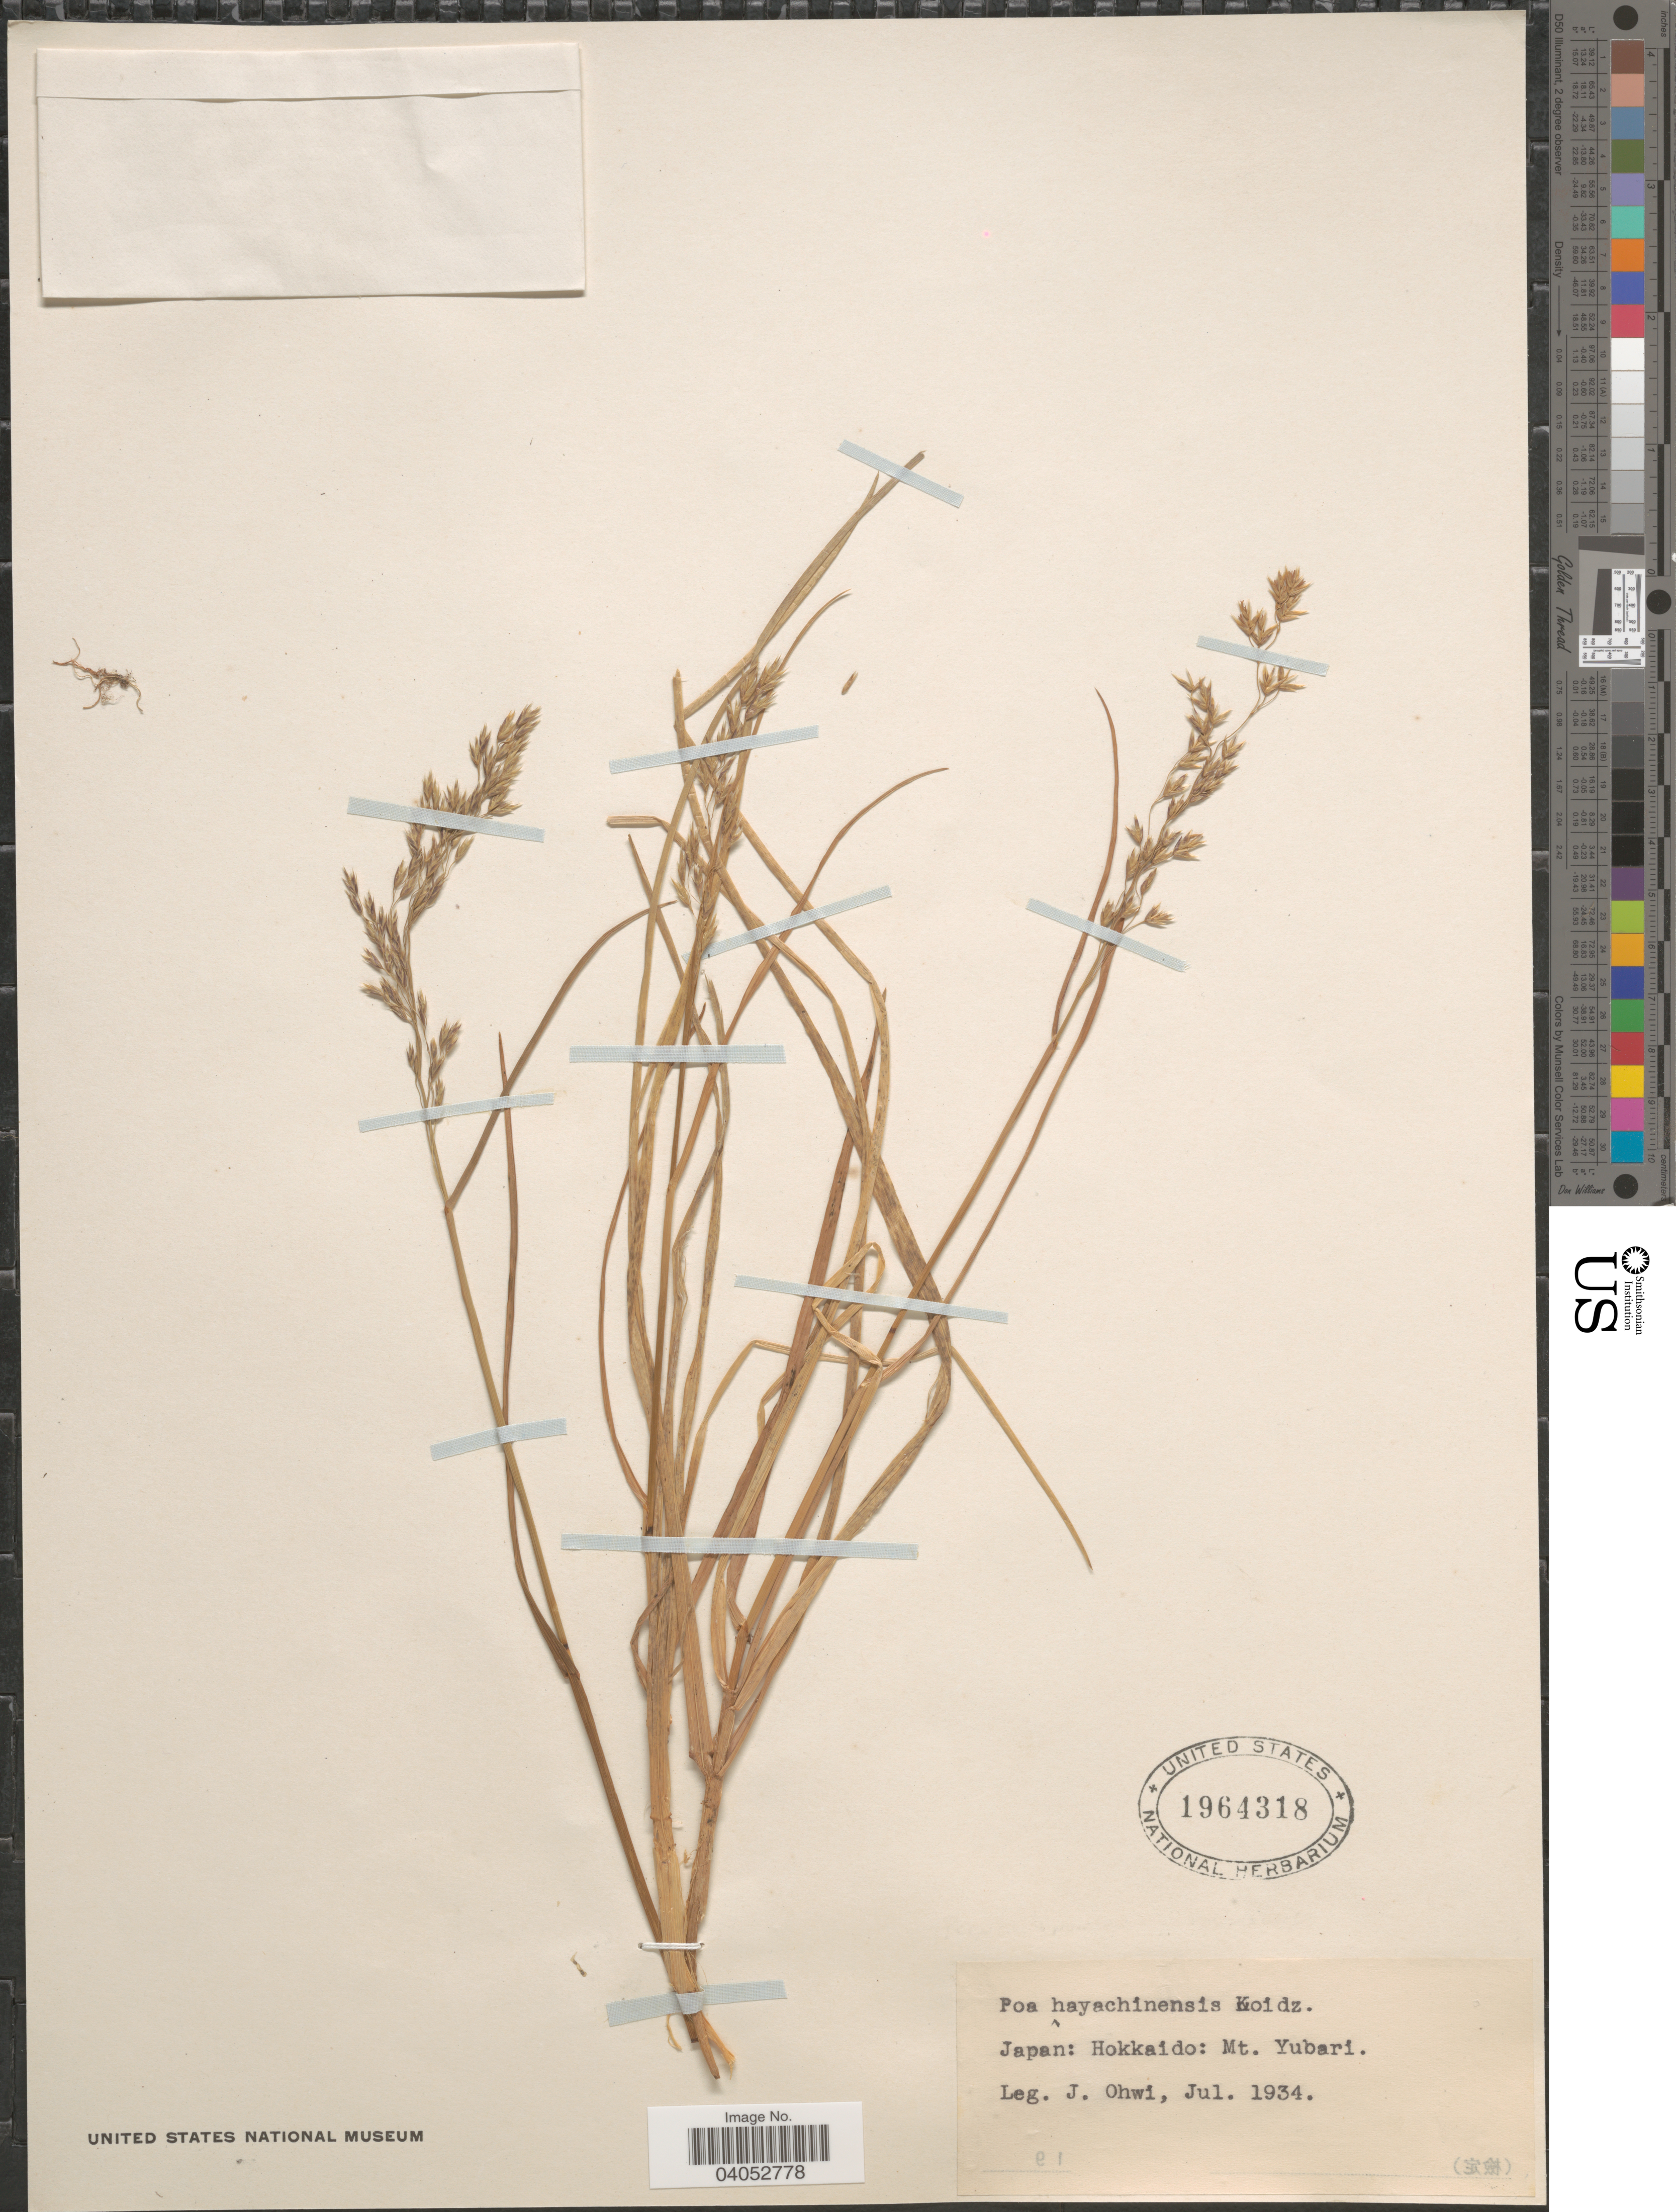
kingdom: Plantae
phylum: Tracheophyta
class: Liliopsida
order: Poales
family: Poaceae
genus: Dupontiopsis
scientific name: Dupontiopsis hayachinensis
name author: (Koidz.) Soreng et al.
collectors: J. Ohwi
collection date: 1934-07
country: Japan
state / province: Hokkaidō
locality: Mt. Yubari.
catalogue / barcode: US 1964318